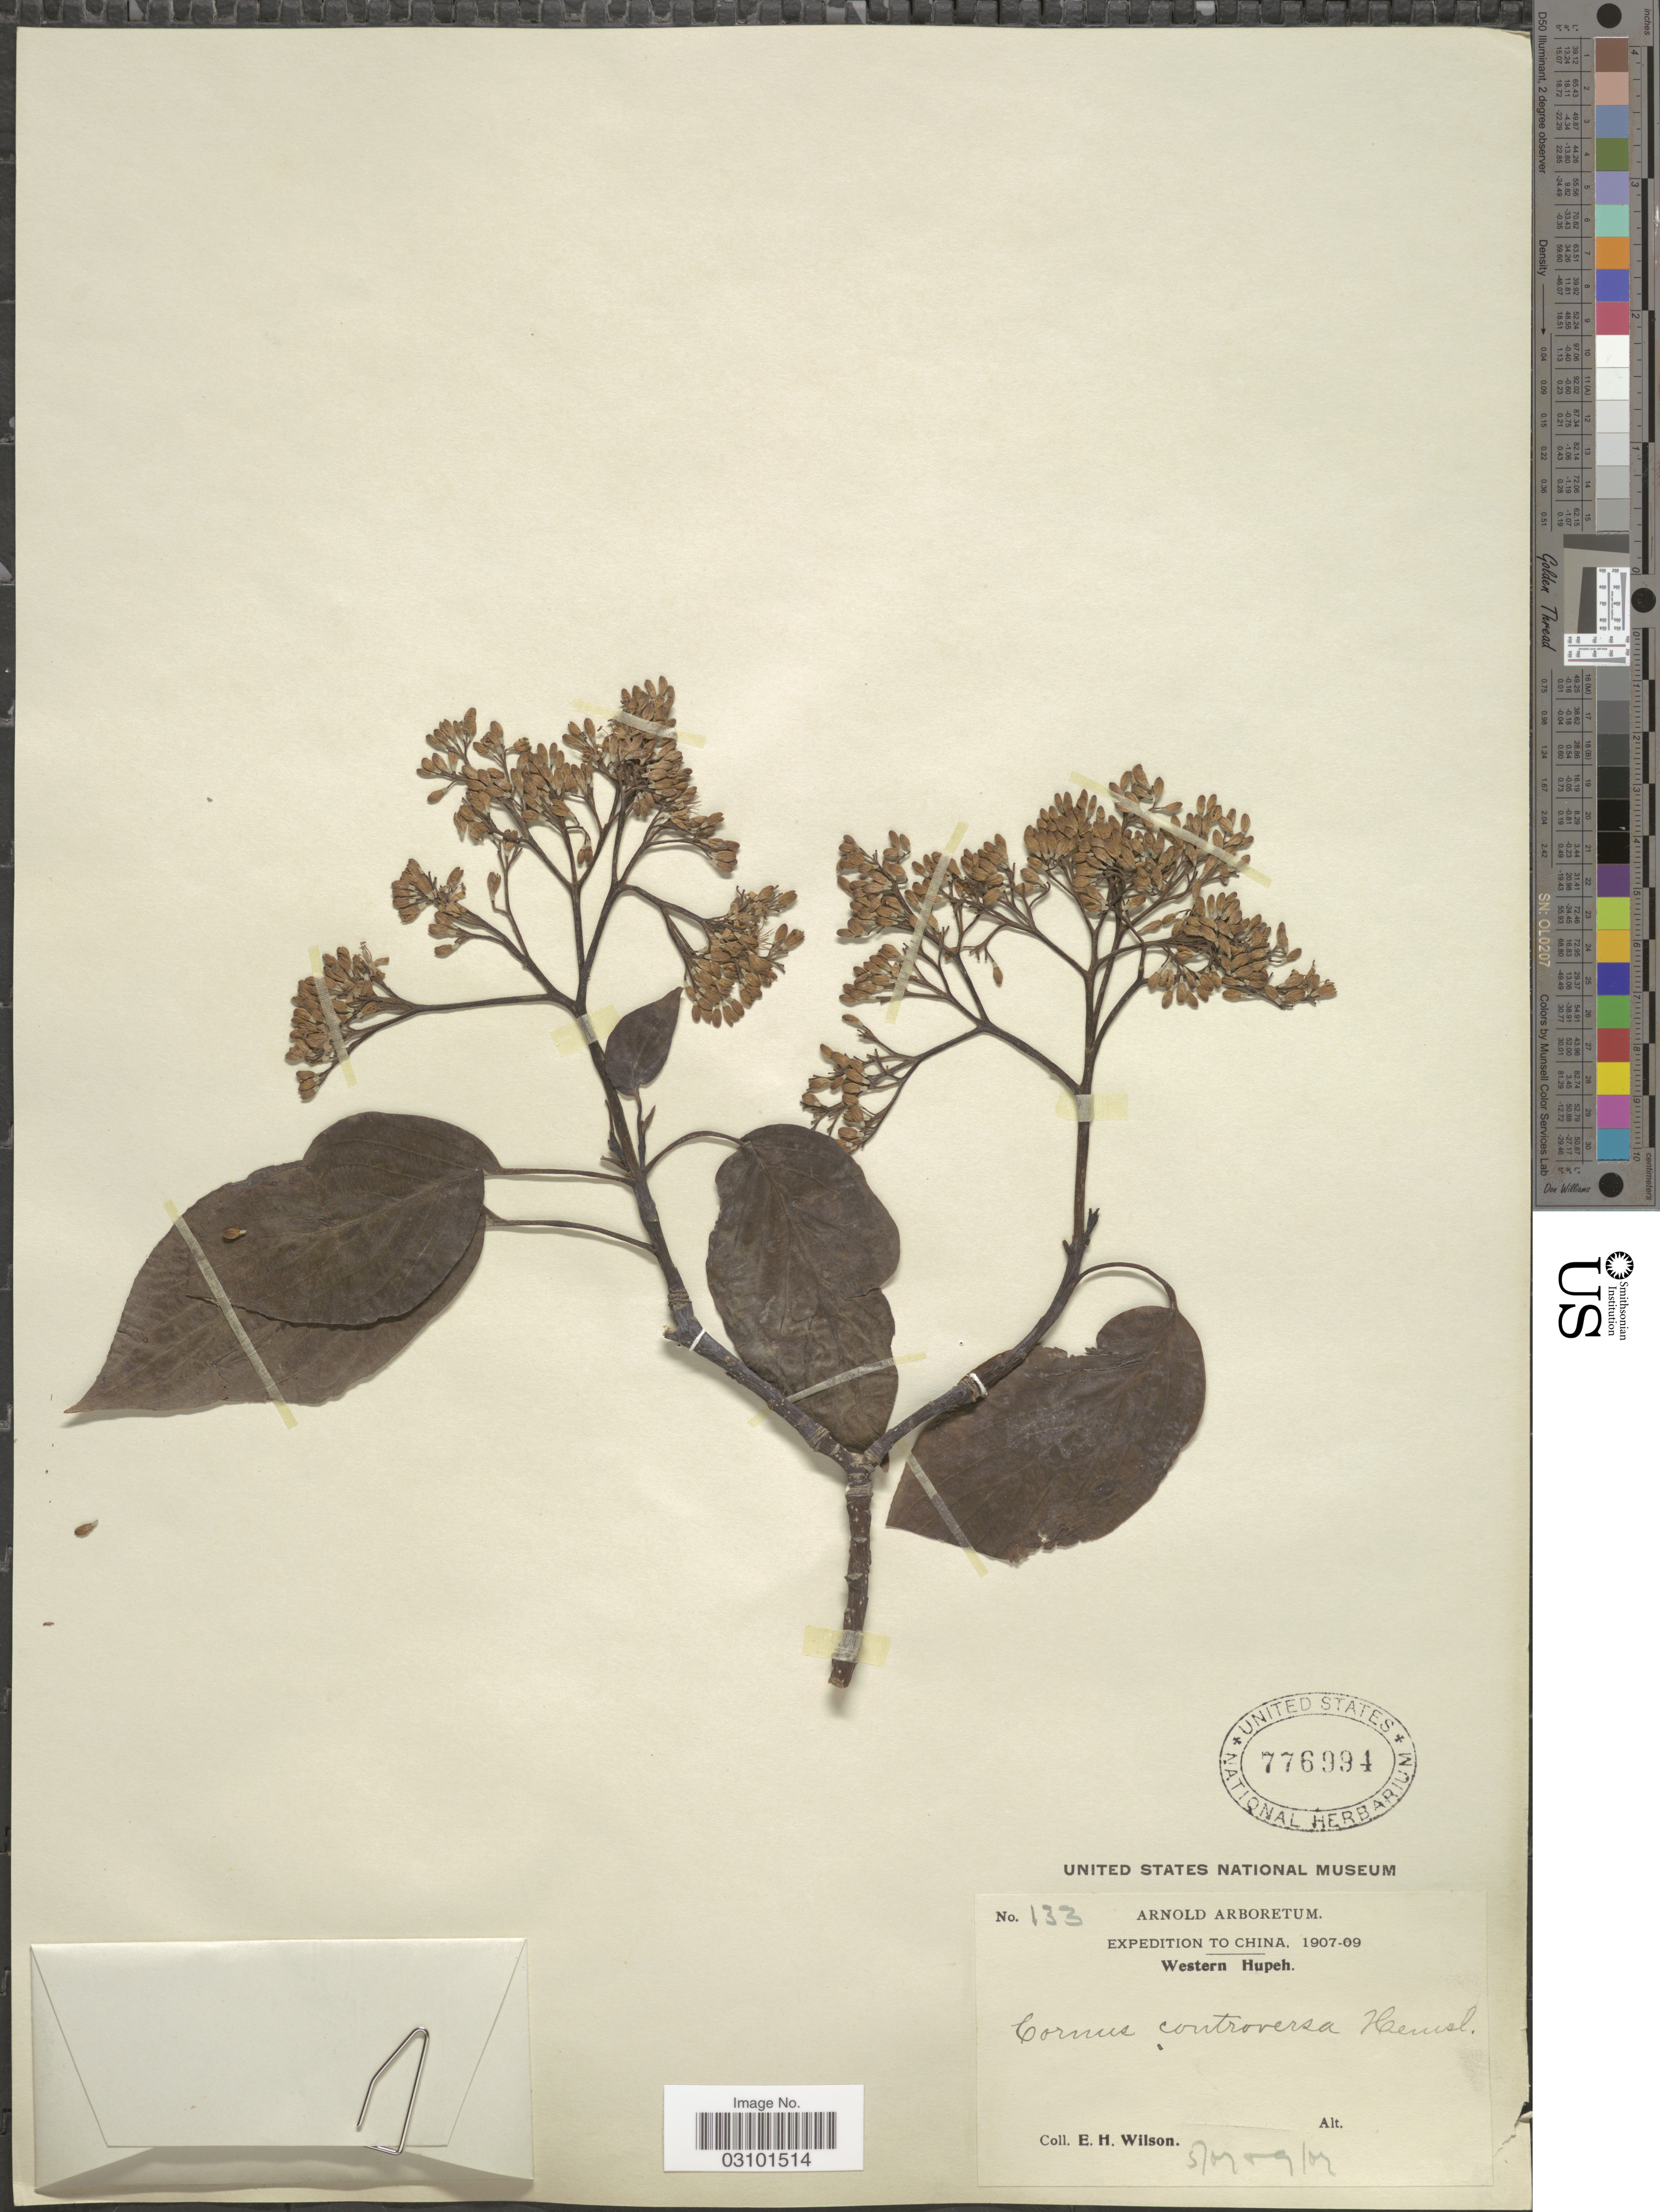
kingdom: Plantae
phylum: Tracheophyta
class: Magnoliopsida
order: Cornales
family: Cornaceae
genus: Cornus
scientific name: Cornus controversa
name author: Hemsl.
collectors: E. Wilson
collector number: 133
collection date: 1907-05/1907-09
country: China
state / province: Hubei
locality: Western Hupeh.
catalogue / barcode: US 776994